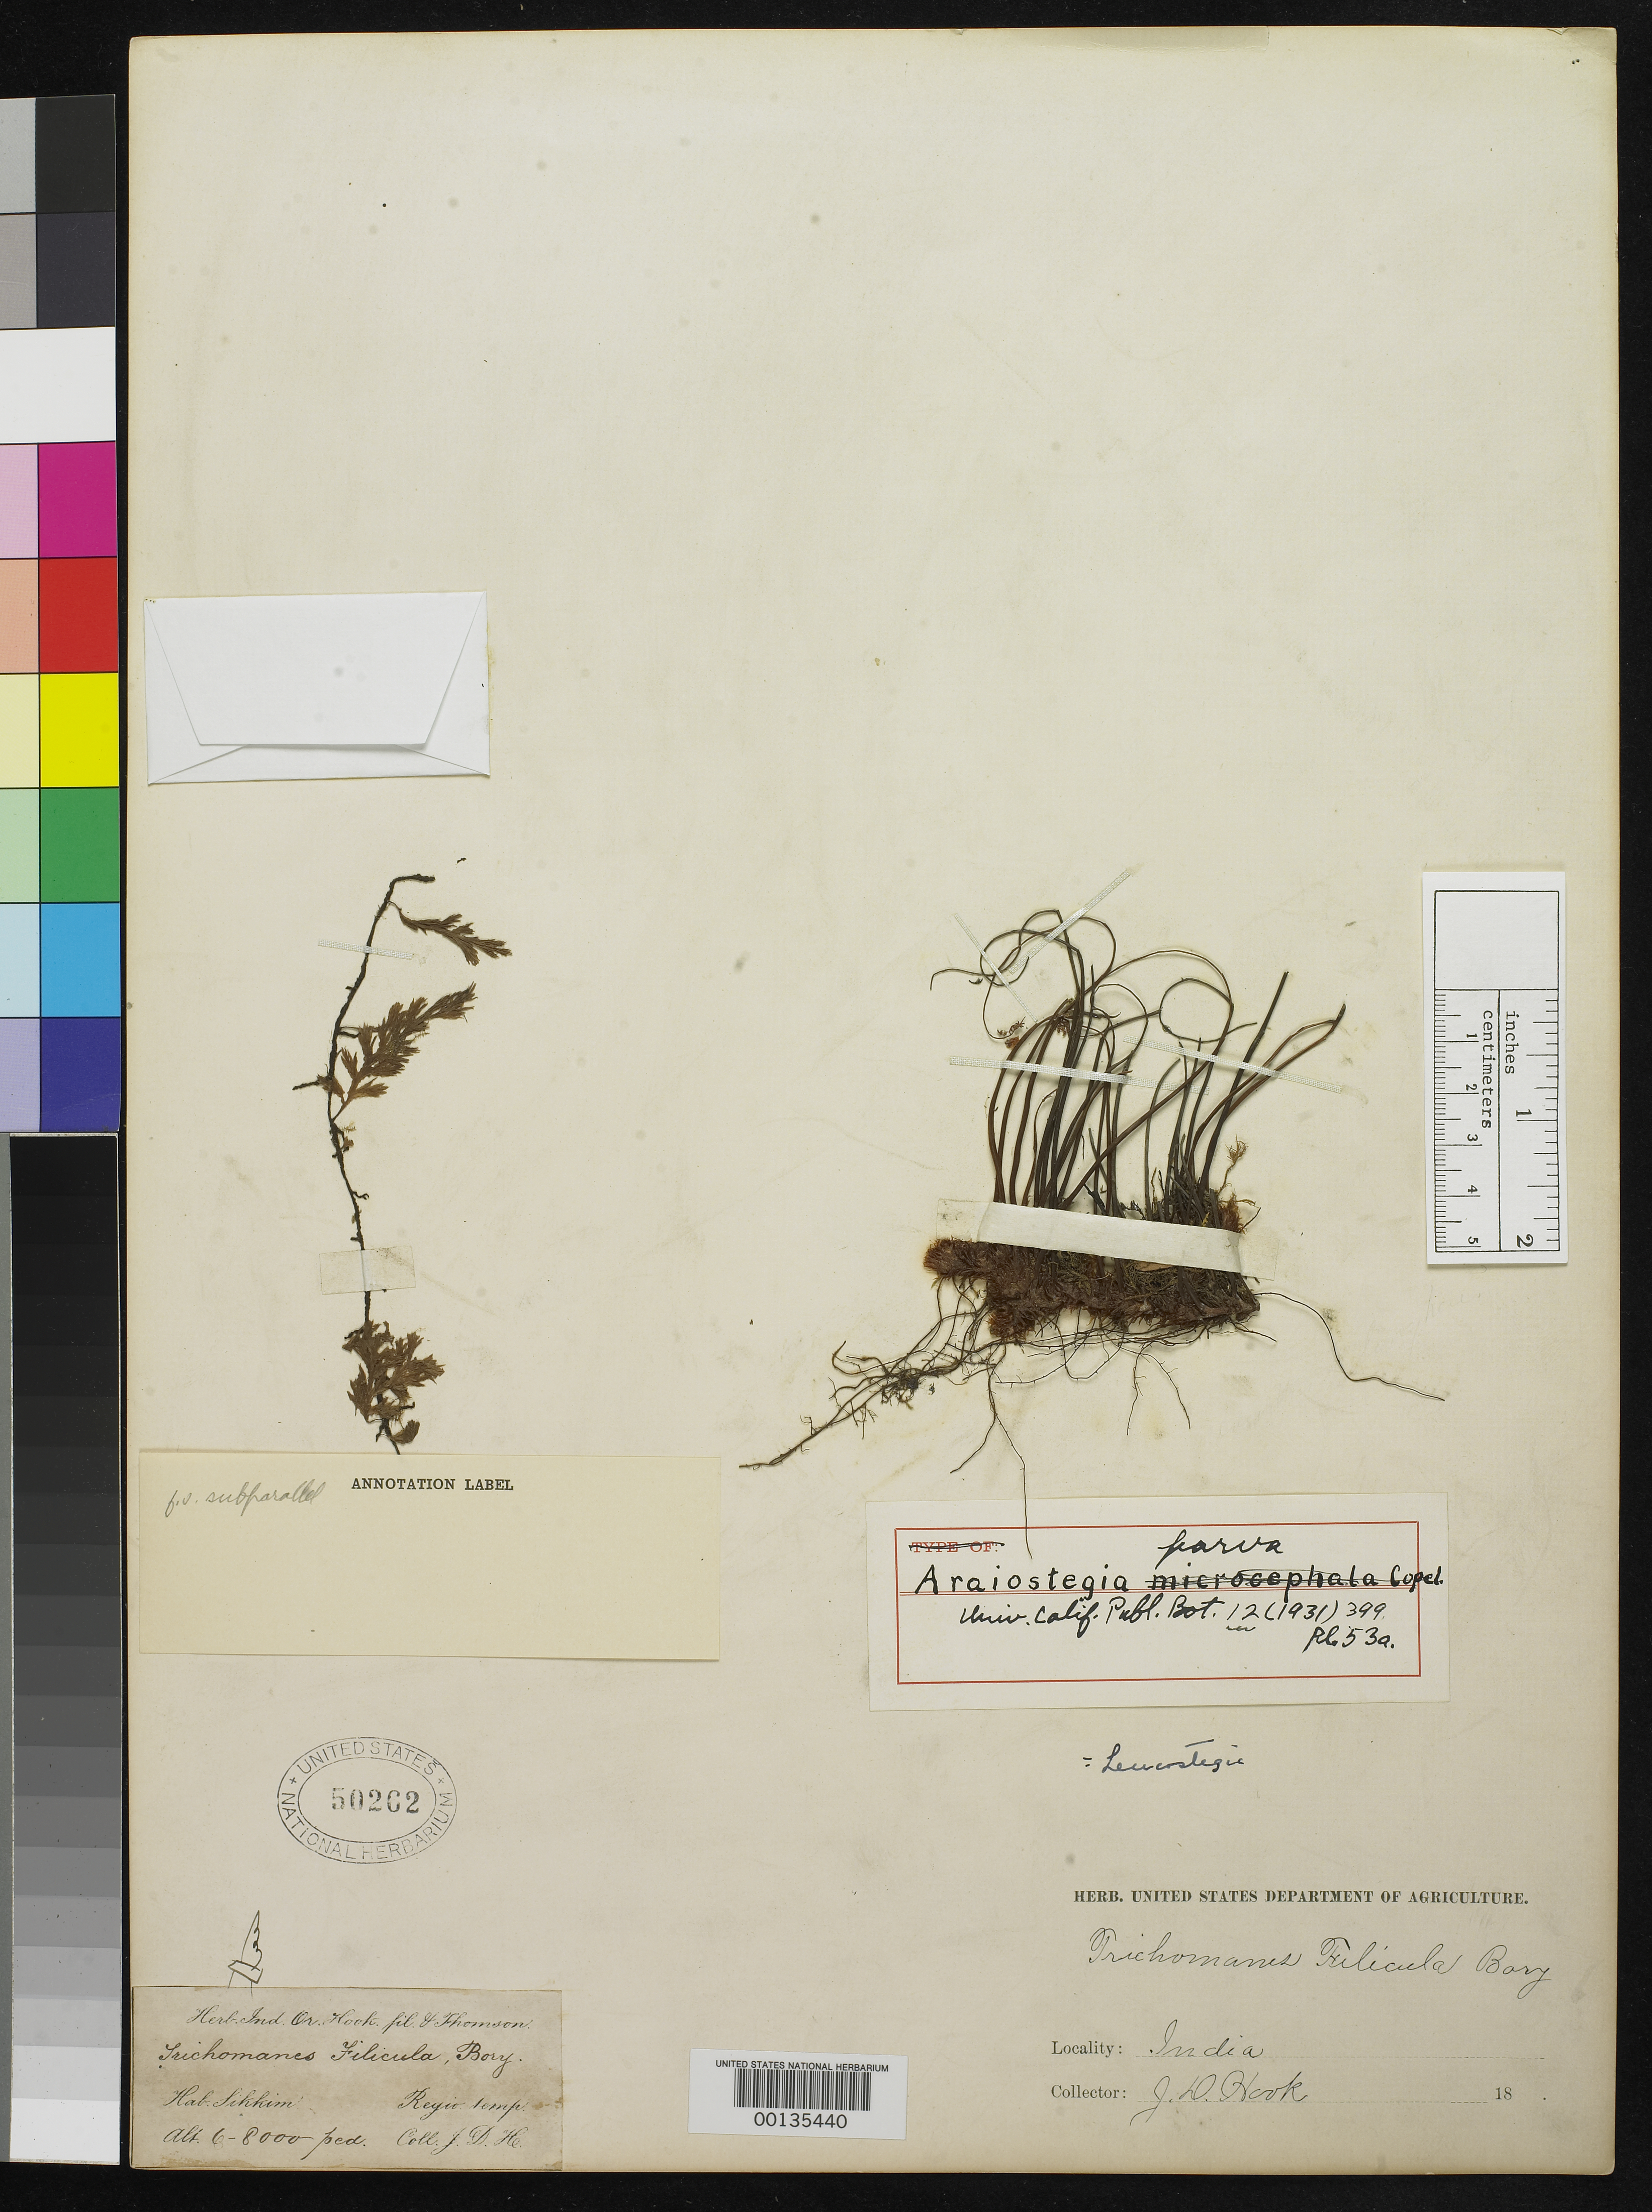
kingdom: Plantae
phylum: Tracheophyta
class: Polypodiopsida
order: Polypodiales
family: Davalliaceae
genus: Araiostegia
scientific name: Araiostegia parva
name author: Copel.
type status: Isotype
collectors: J. D. Hooker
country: India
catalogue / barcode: US 50262